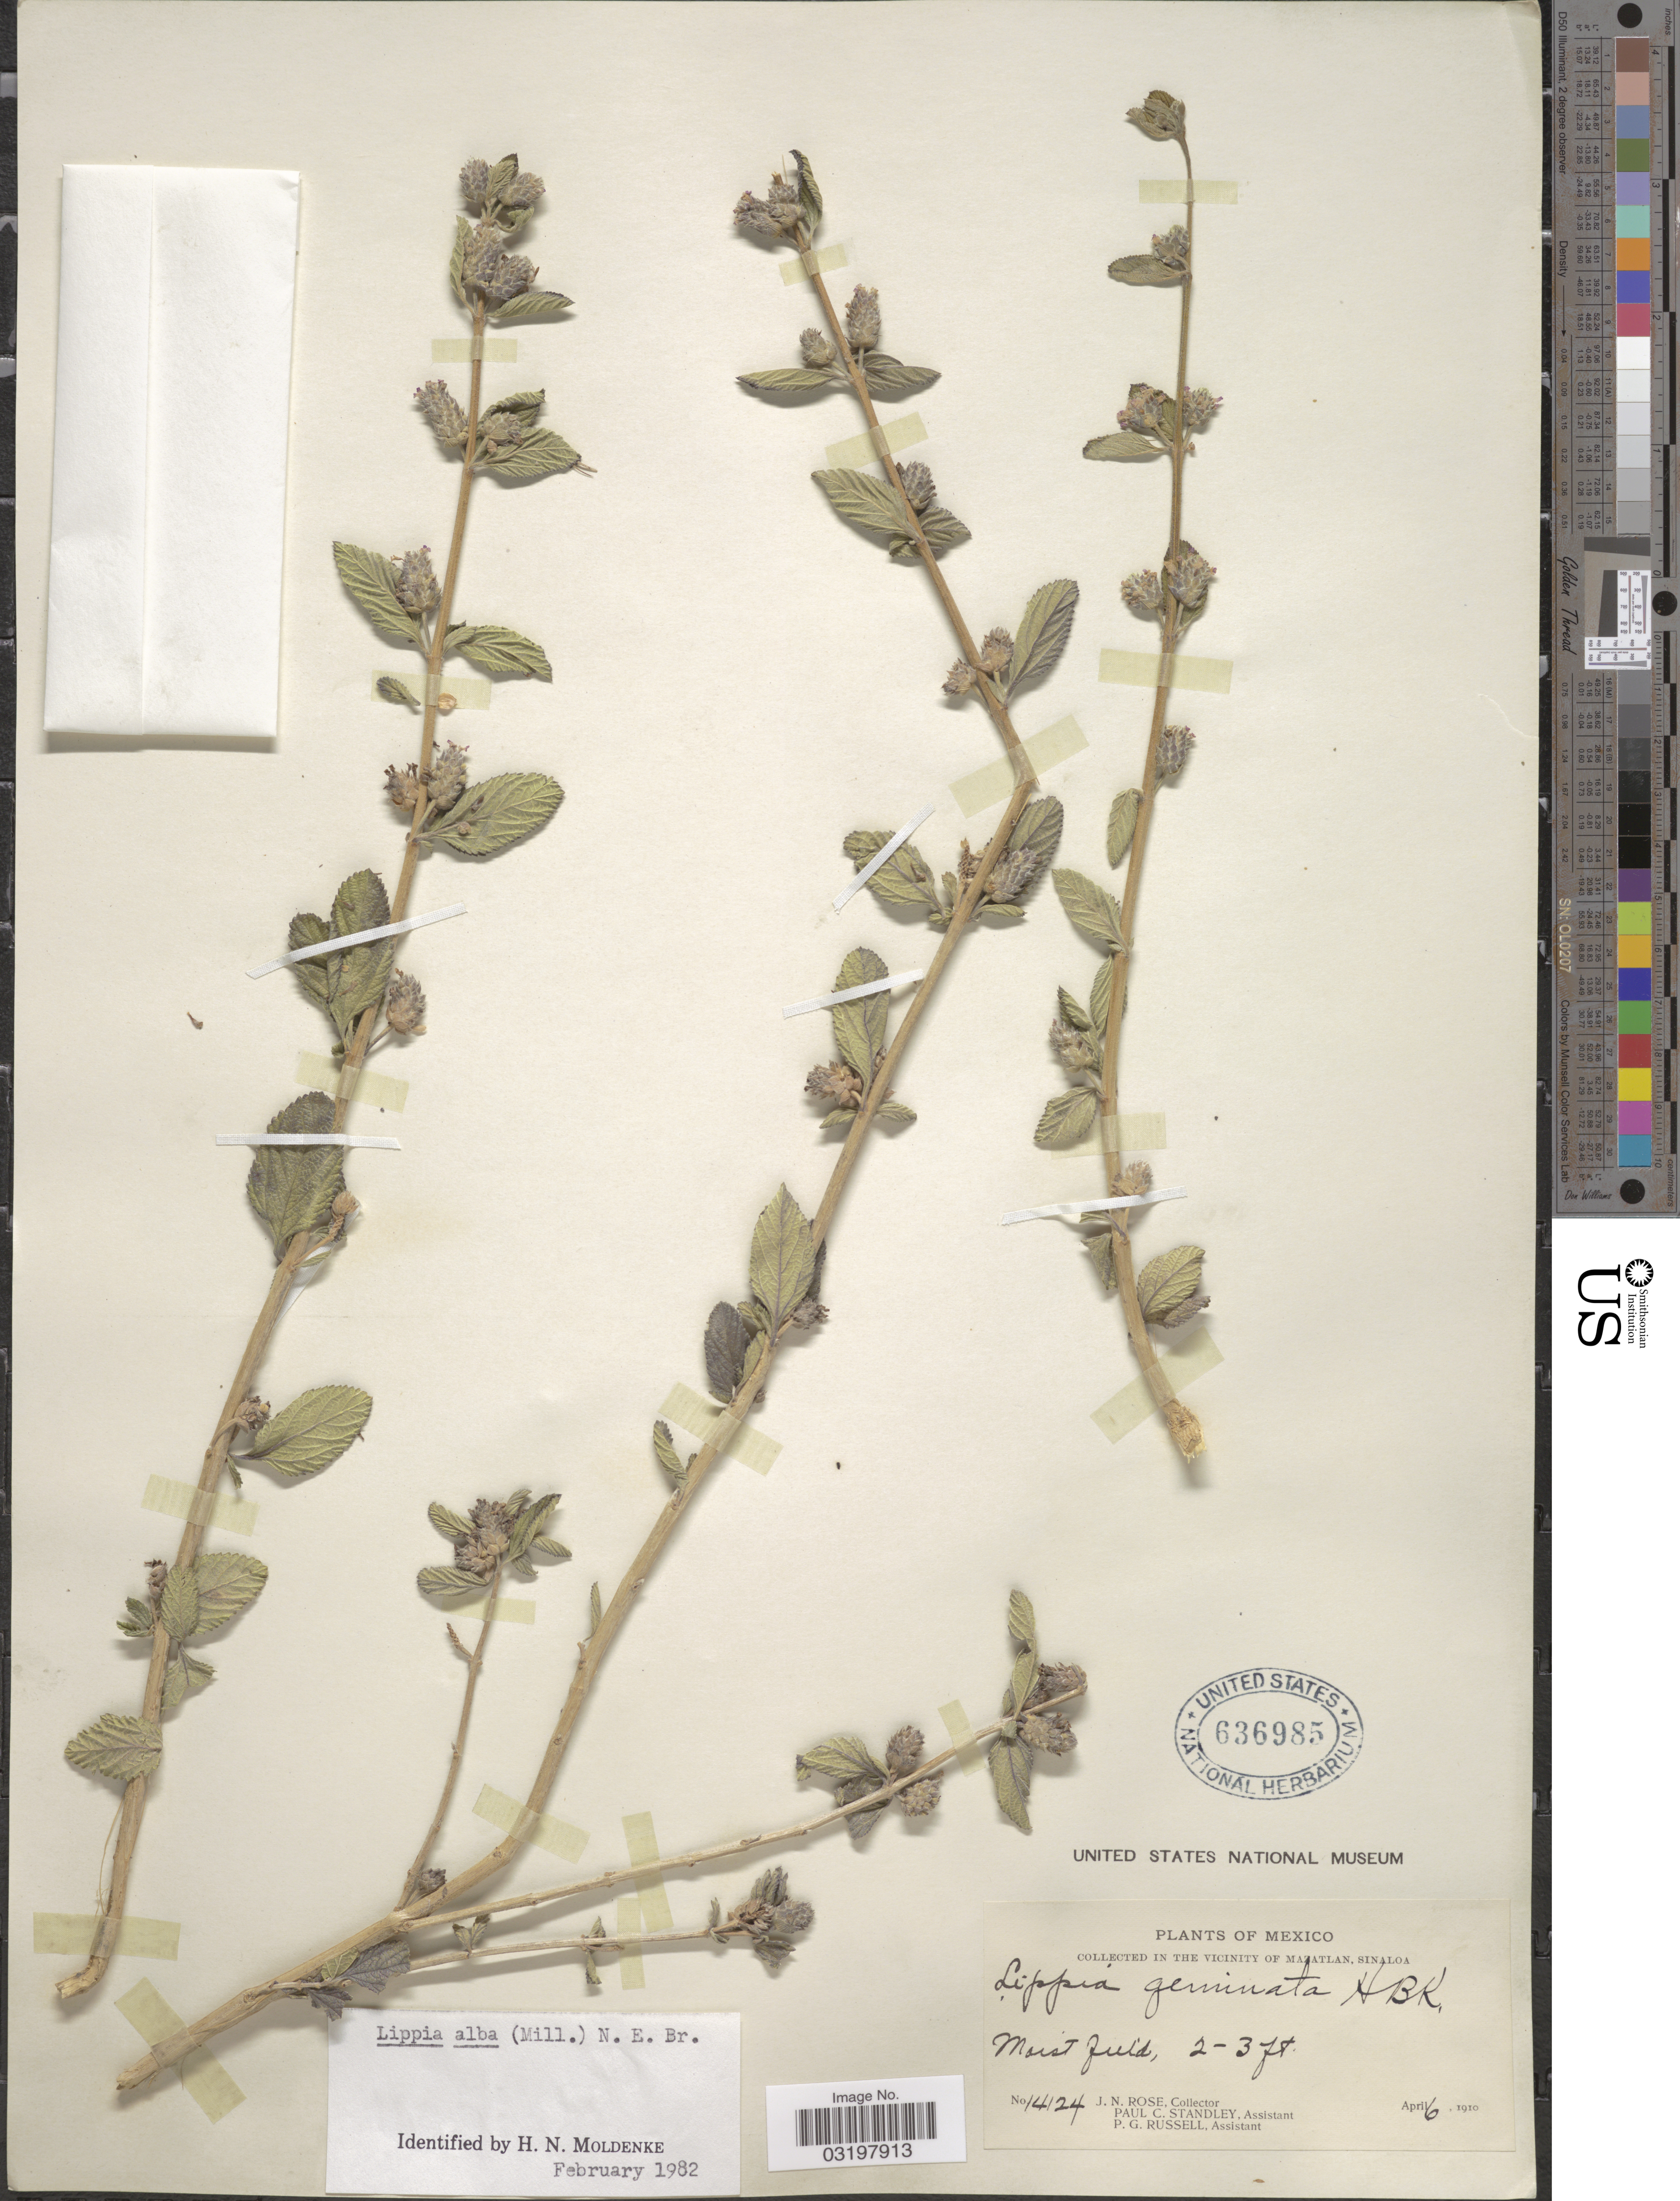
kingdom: Plantae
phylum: Tracheophyta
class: Magnoliopsida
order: Lamiales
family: Verbenaceae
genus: Lippia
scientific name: Lippia alba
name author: (Mill.) N.E. Br. ex Britton & P. Wilson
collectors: J. N. Rose, P. C. Standley & P. G. Russell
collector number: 14124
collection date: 1910-04-06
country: Mexico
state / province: Sinaloa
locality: Collected in the Vicinity of Mazatlan.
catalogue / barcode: US 636985